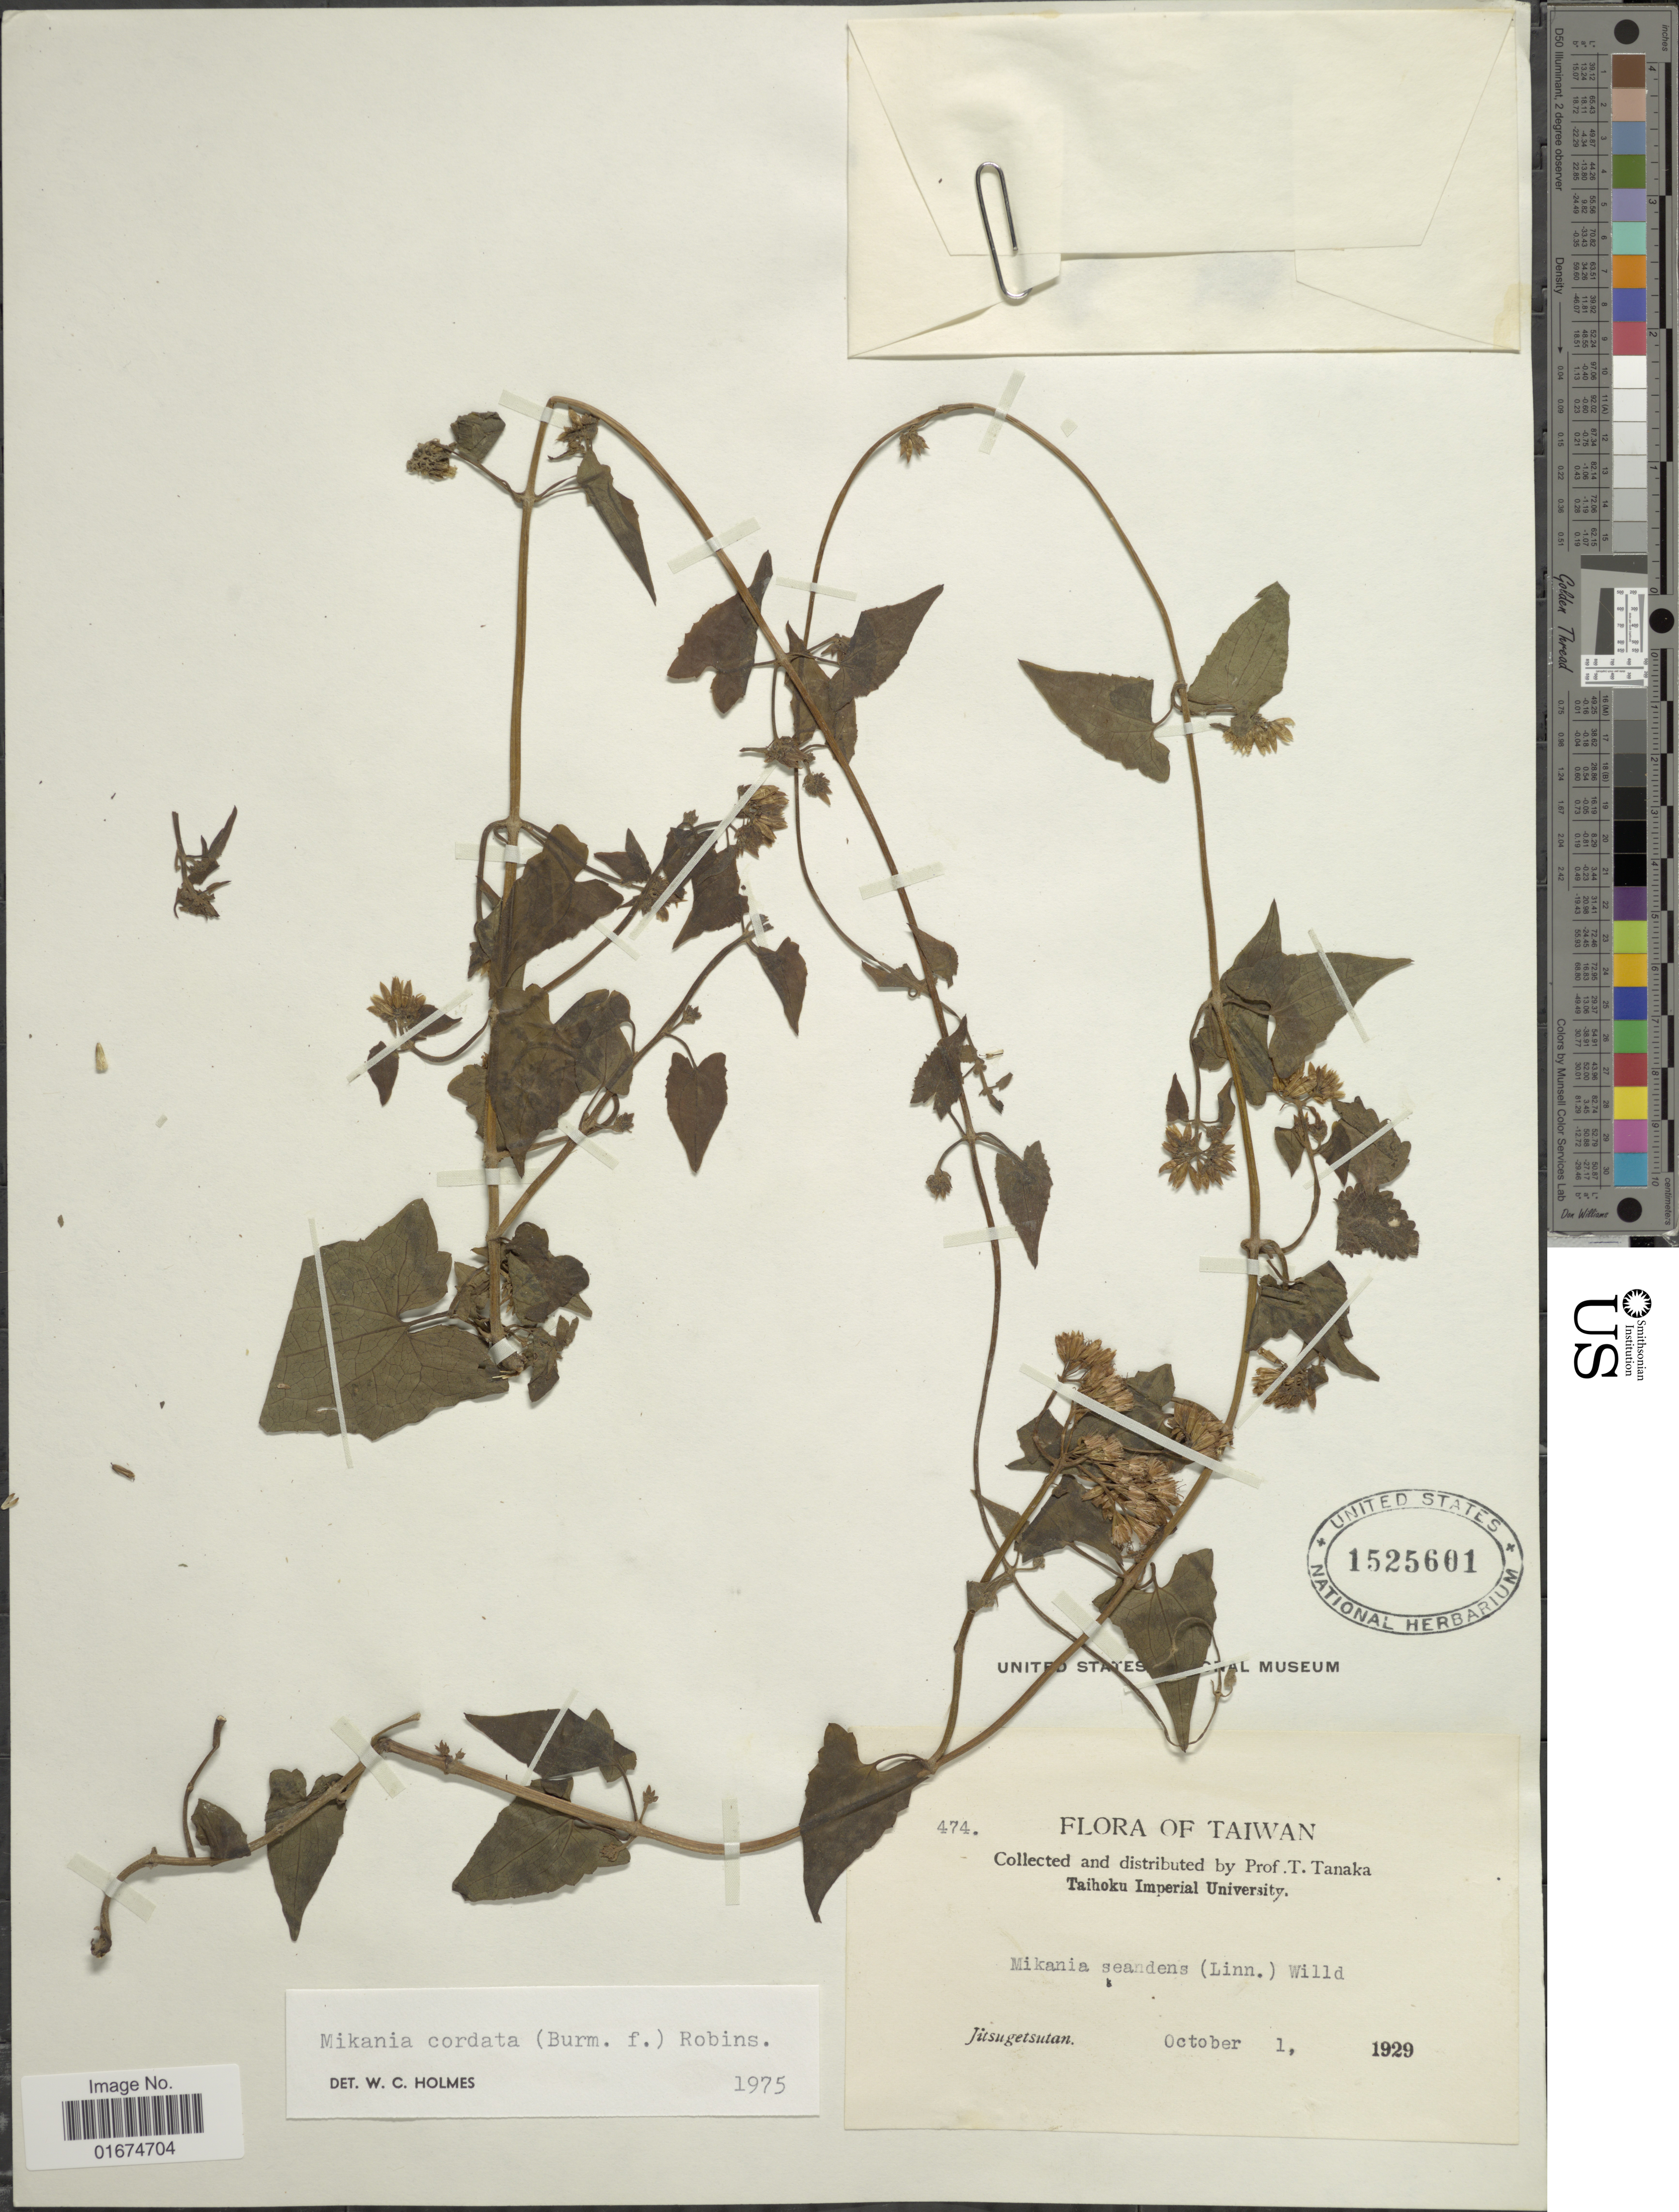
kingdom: Plantae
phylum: Tracheophyta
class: Magnoliopsida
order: Asterales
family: Asteraceae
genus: Mikania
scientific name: Mikania cordata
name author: (Burm. f.) B.L. Rob.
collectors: T. Tanaka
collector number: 474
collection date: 1929-10-01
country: Taiwan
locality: Jitsugetsutan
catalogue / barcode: US 1525601